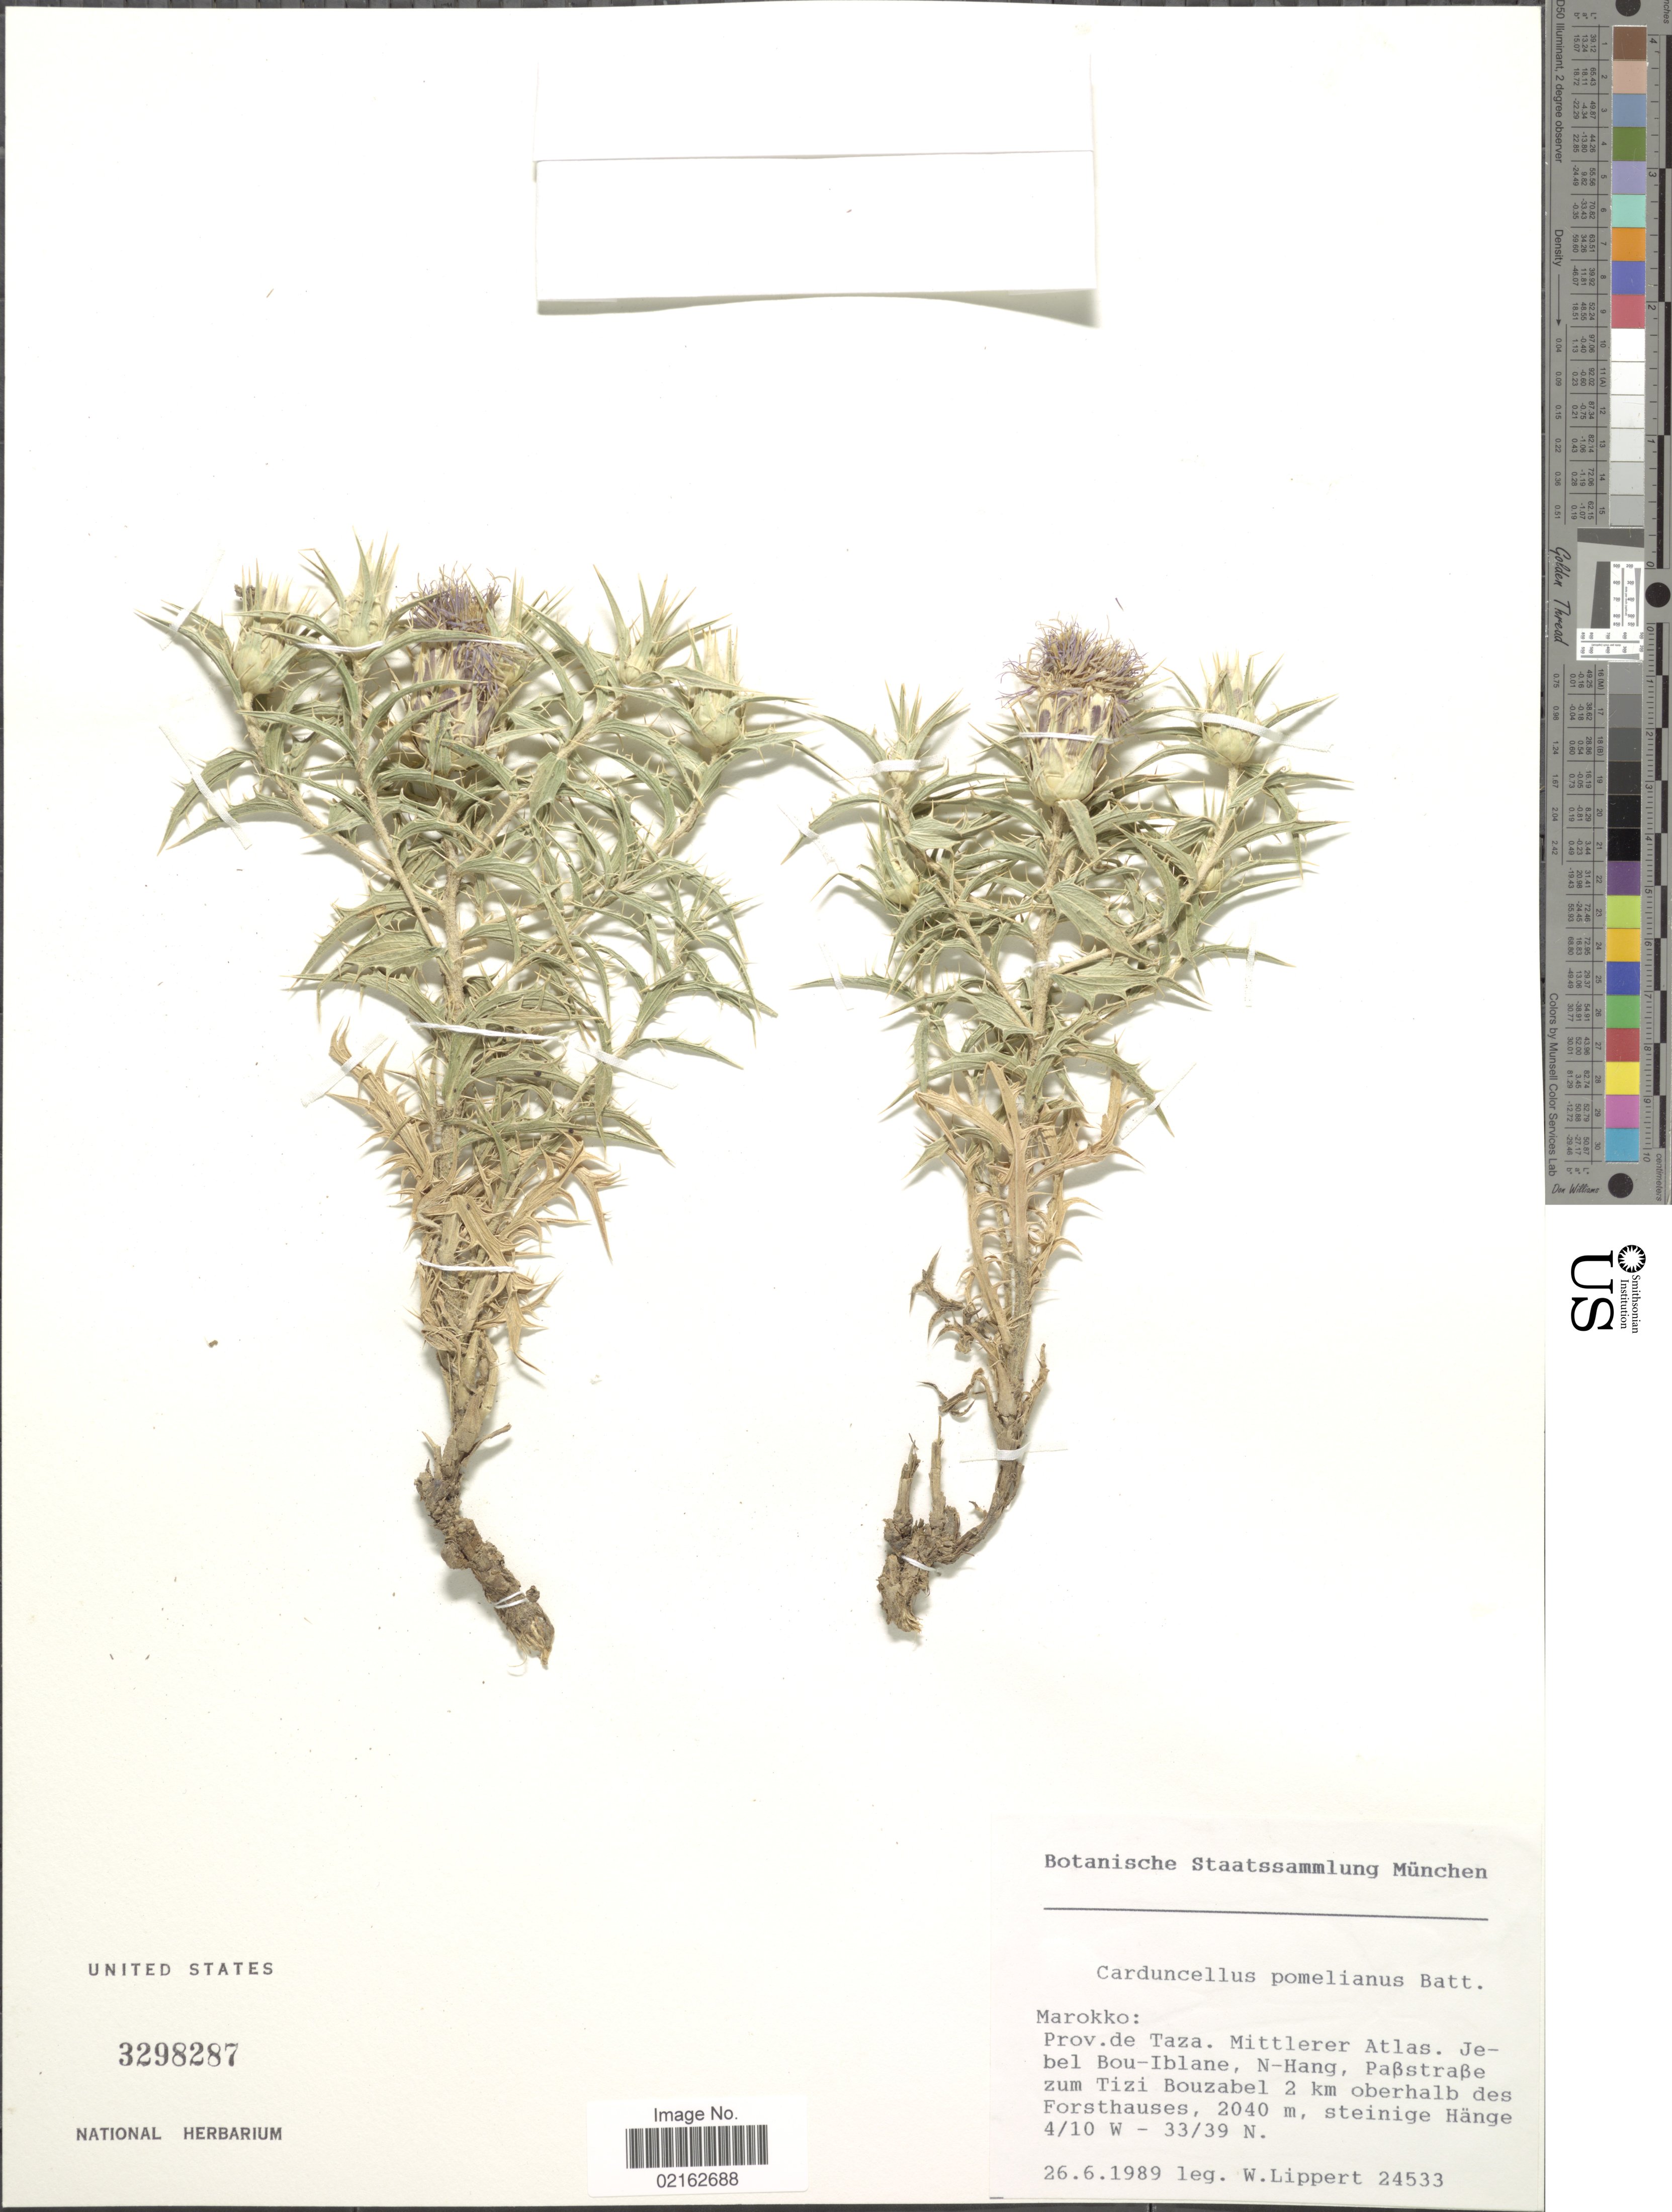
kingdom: Plantae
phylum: Tracheophyta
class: Magnoliopsida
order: Asterales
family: Asteraceae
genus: Carduncellus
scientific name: Carduncellus pomelianus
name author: Batt.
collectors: W. Lippert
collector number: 24533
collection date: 1989-06-26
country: Morocco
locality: Prov. de Taza, Mittlerer Atlas, Jebel Bou-Iblane, N-Hang, Pabstrabe zum Tizi Bouzabel 2 km oberhalb des Forsthauses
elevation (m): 2040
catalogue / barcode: US 3298287